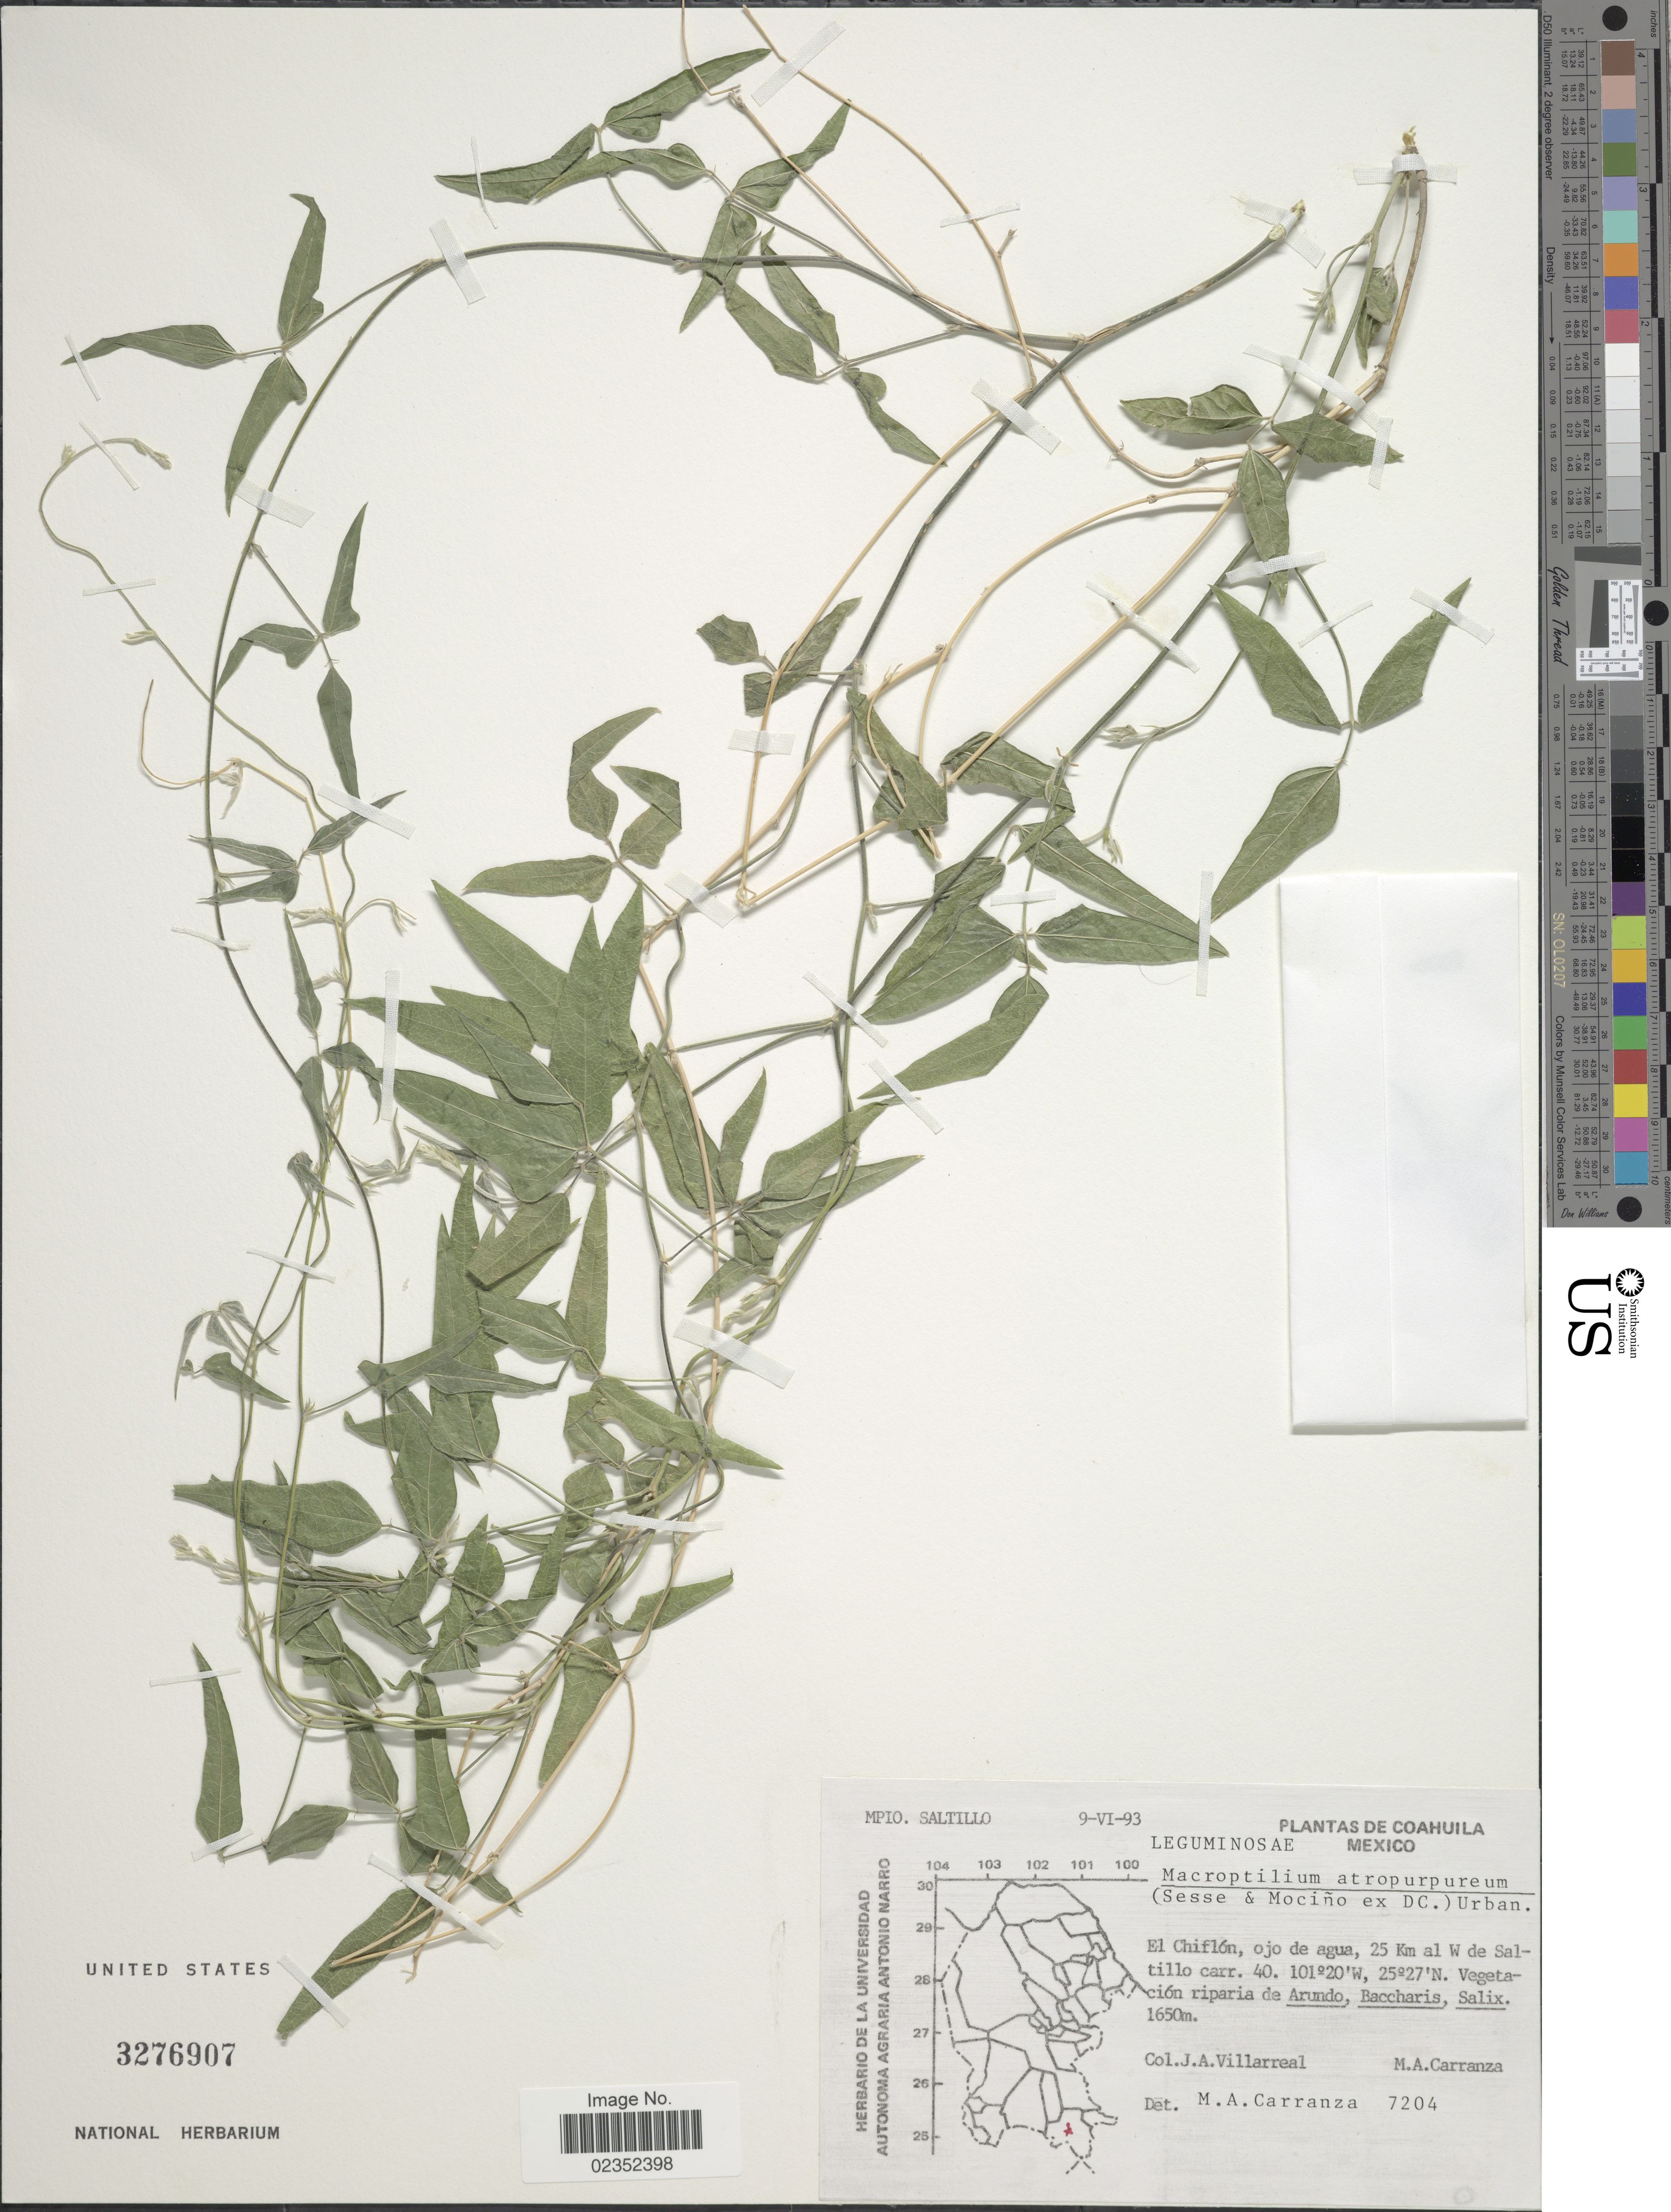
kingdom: Plantae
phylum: Tracheophyta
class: Magnoliopsida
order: Fabales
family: Fabaceae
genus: Macroptilium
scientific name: Macroptilium atropurpureum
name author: (DC.) Urb.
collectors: J. Villarreal & M. Carranza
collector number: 7204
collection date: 1993-06-09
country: Mexico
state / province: Coahuila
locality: El Chiflon, ojo de agua, 25 Km al W de Saltillo carr. 40.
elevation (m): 1650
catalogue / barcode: US 3276907